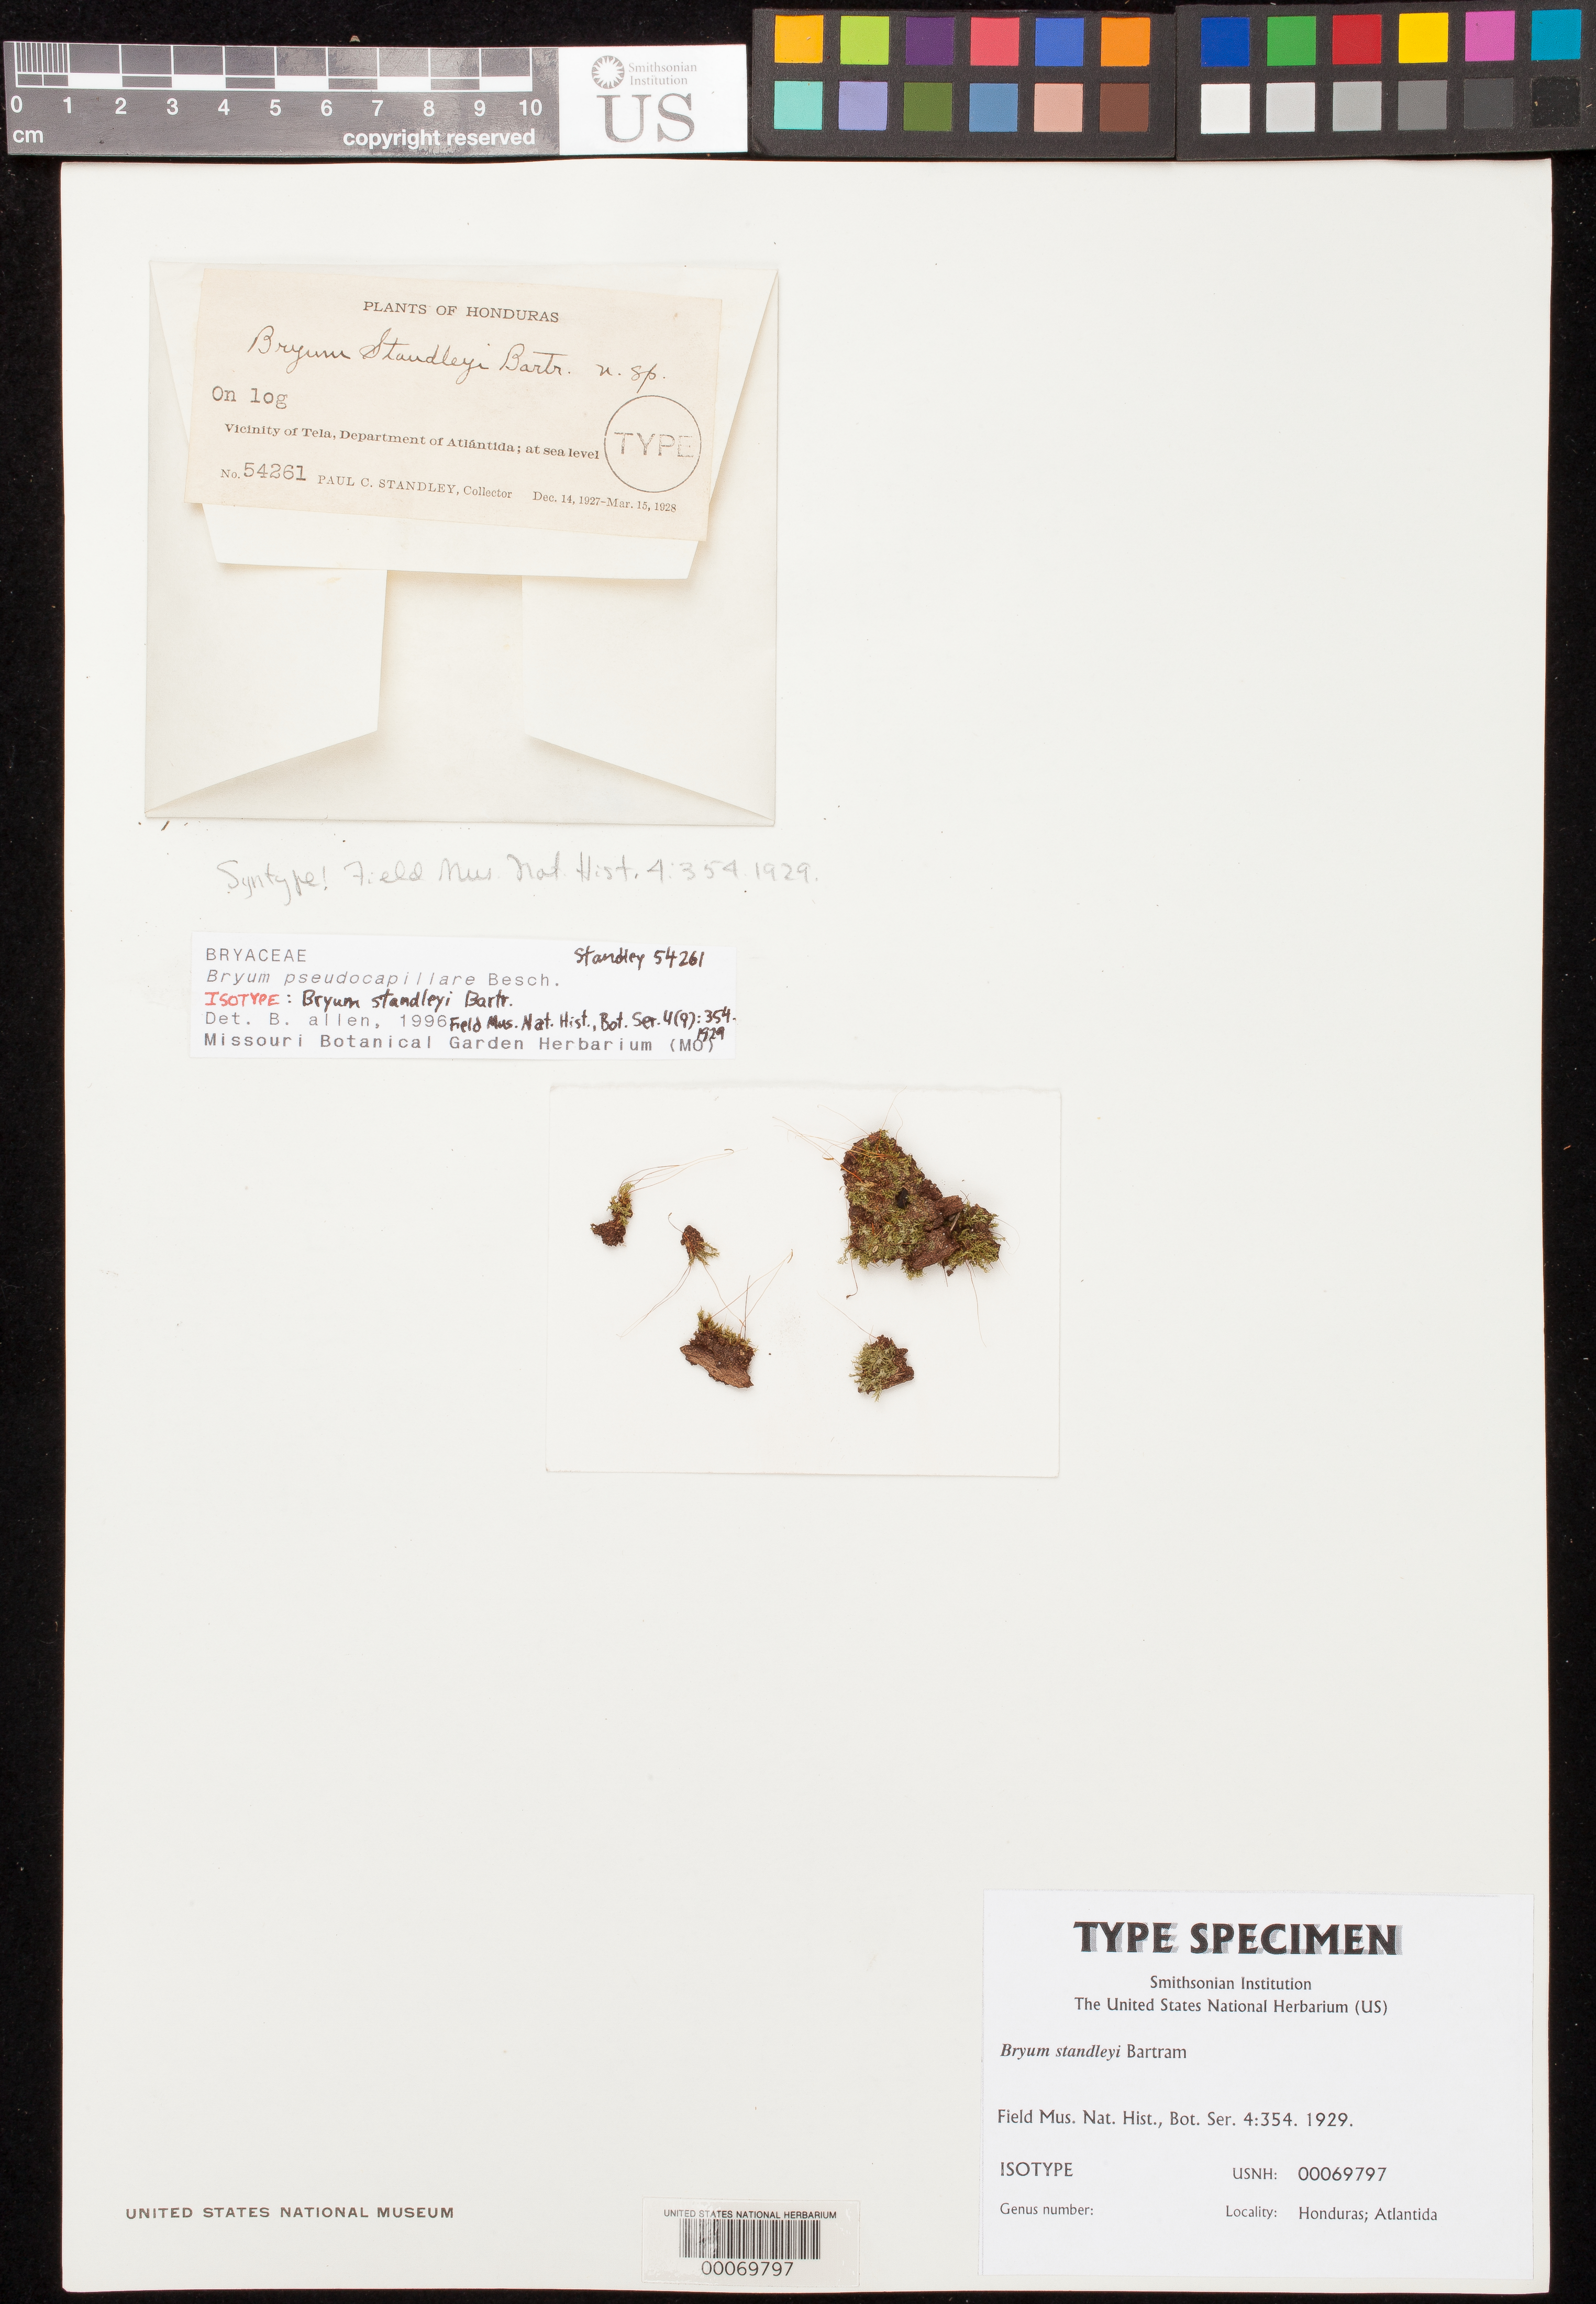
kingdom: Plantae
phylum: Bryophyta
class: Bryopsida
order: Bryales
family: Bryaceae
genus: Bryum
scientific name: Bryum standleyi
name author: E.B. Bartram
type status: Isotype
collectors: P. C. Standley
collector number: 54261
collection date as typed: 14 Dec 1927 to 15 Mar 1928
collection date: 1927-12-14/1928-03-15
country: Honduras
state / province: Atlántida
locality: Vicinity of Tela, sea level.